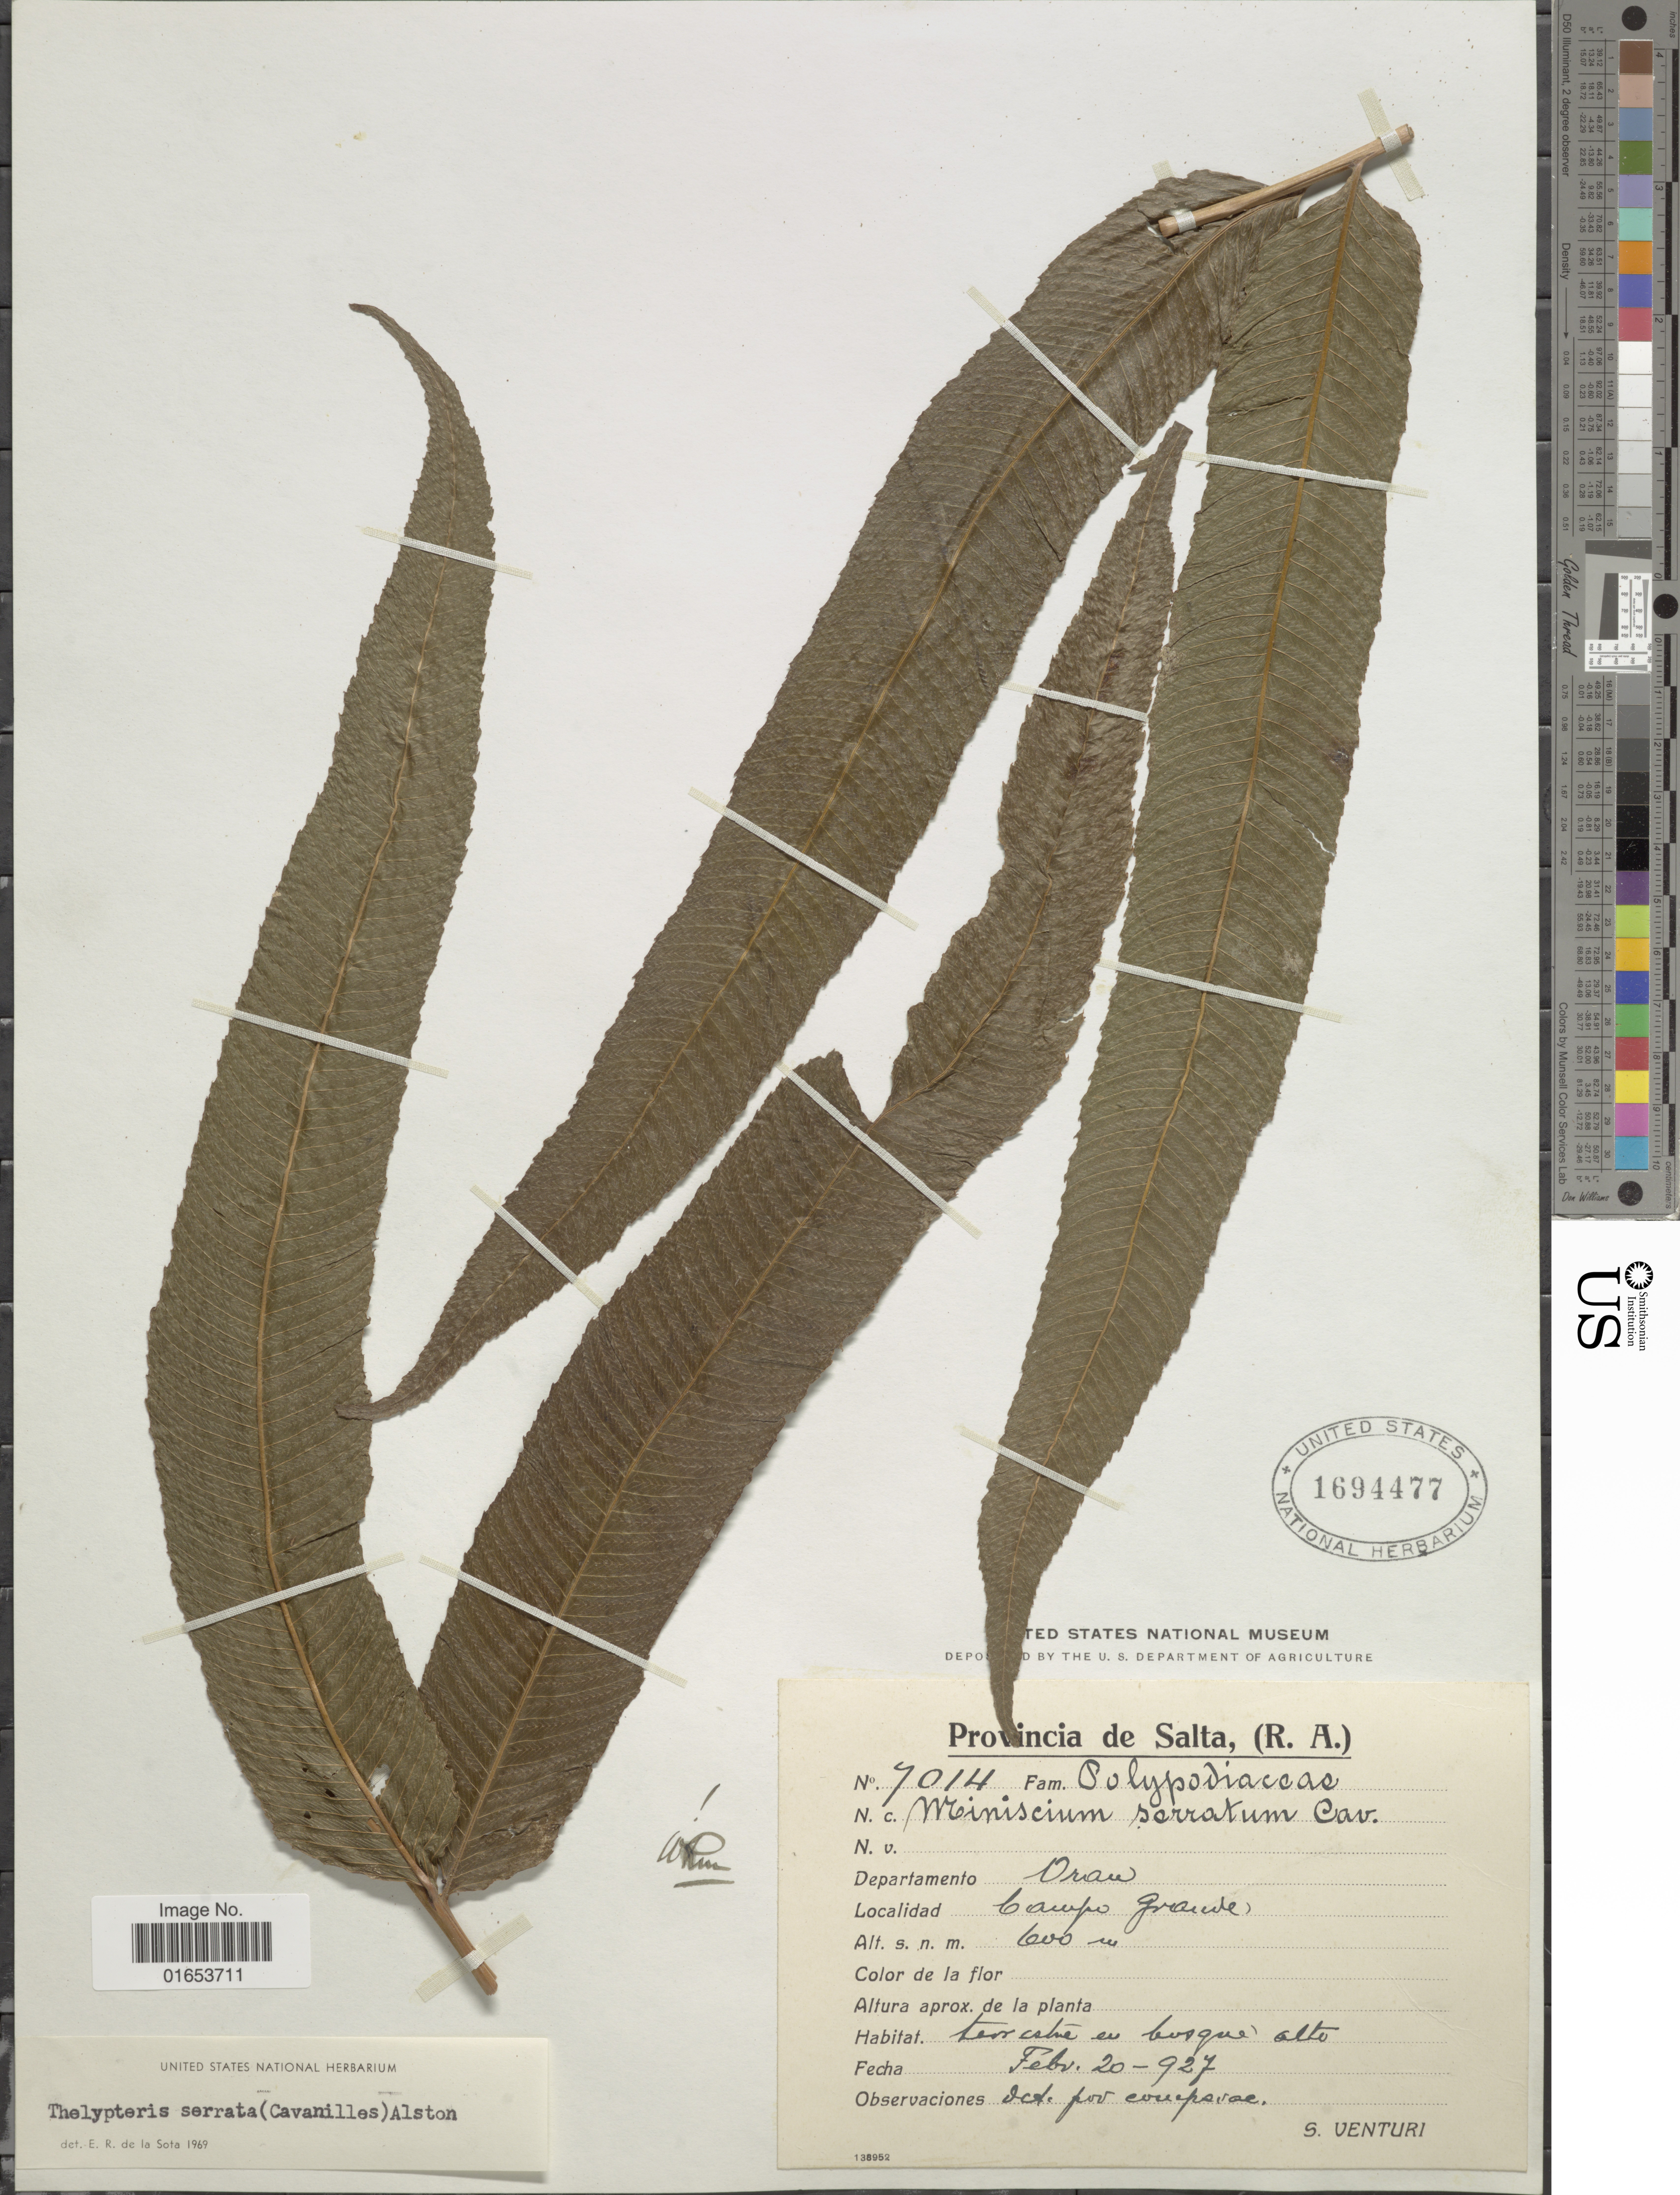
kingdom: Plantae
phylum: Tracheophyta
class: Polypodiopsida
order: Polypodiales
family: Thelypteridaceae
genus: Meniscium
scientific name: Meniscium serratum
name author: Cav.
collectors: S. Venturi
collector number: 7014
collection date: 1927-02-20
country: Argentina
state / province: Salta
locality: Departamento Oran. Campo Grande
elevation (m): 600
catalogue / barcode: US 1694477